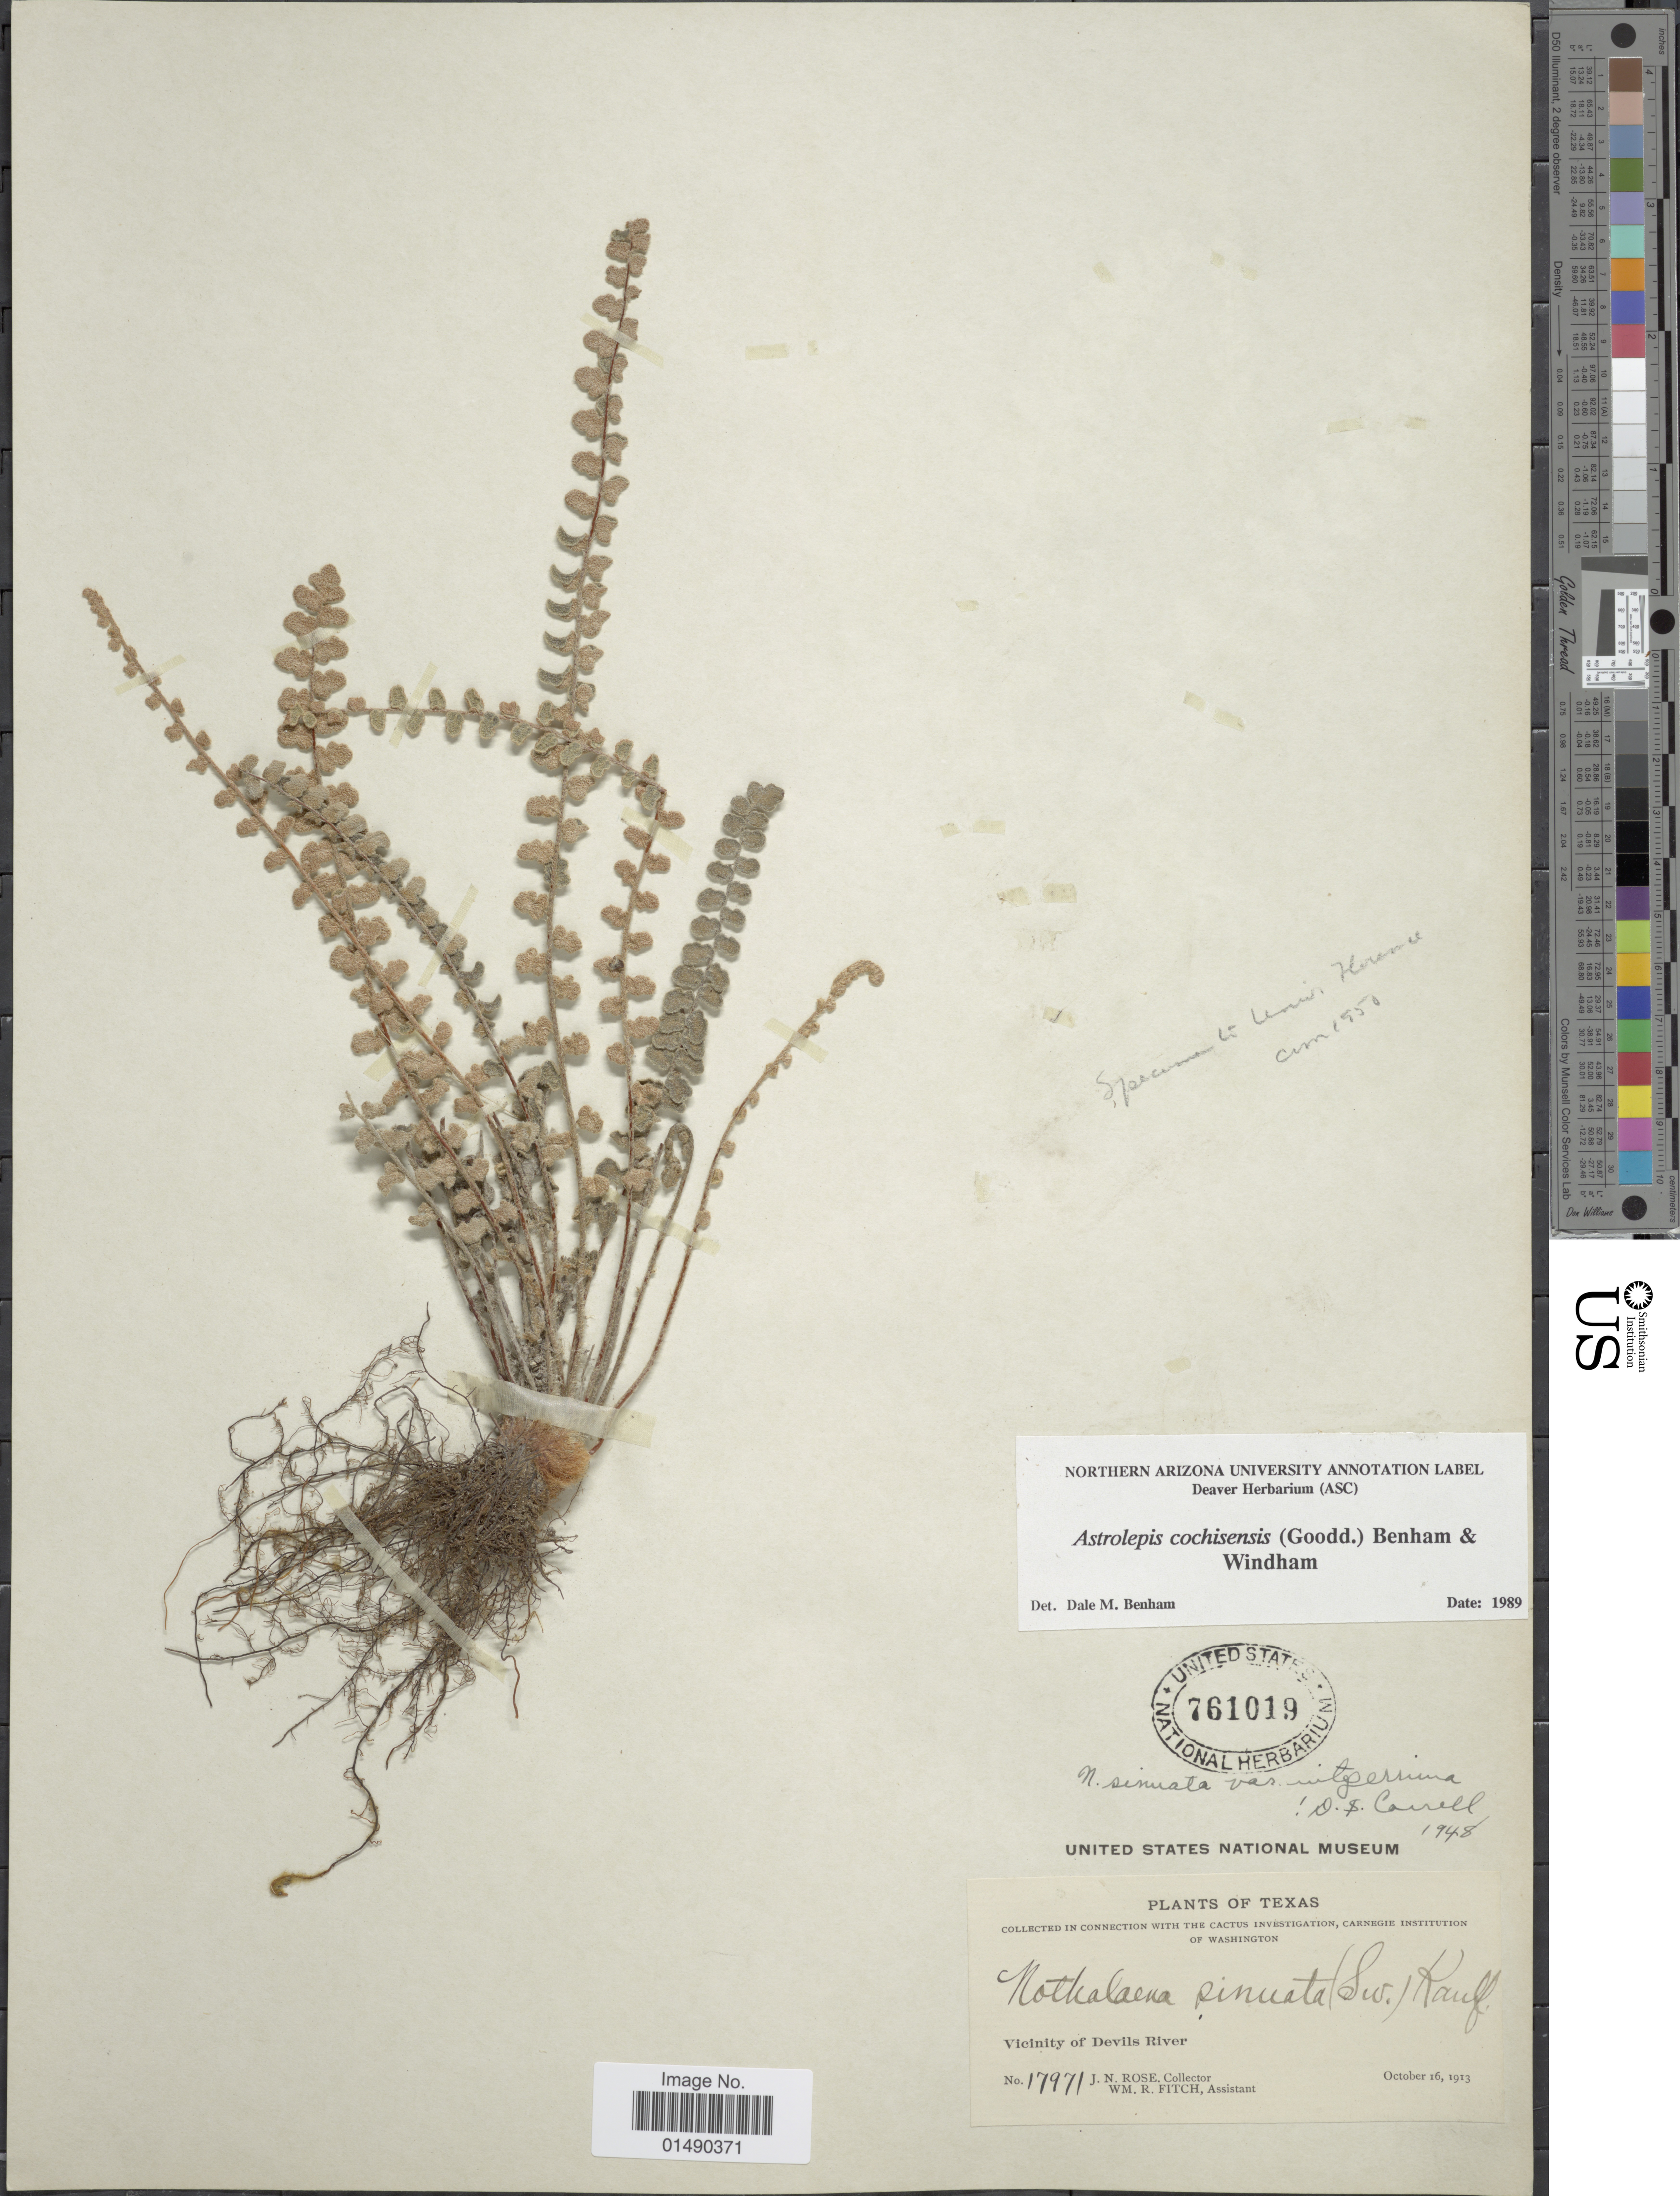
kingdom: Plantae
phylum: Tracheophyta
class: Polypodiopsida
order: Polypodiales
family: Pteridaceae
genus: Astrolepis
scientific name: Astrolepis cochisensis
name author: (C.O. Goodd.) D.M. Benham & Windham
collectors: J. N. Rose & W. R. Fitch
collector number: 17971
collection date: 1913-10-16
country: United States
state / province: Texas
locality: Vicinity of Devils River,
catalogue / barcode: US 761019